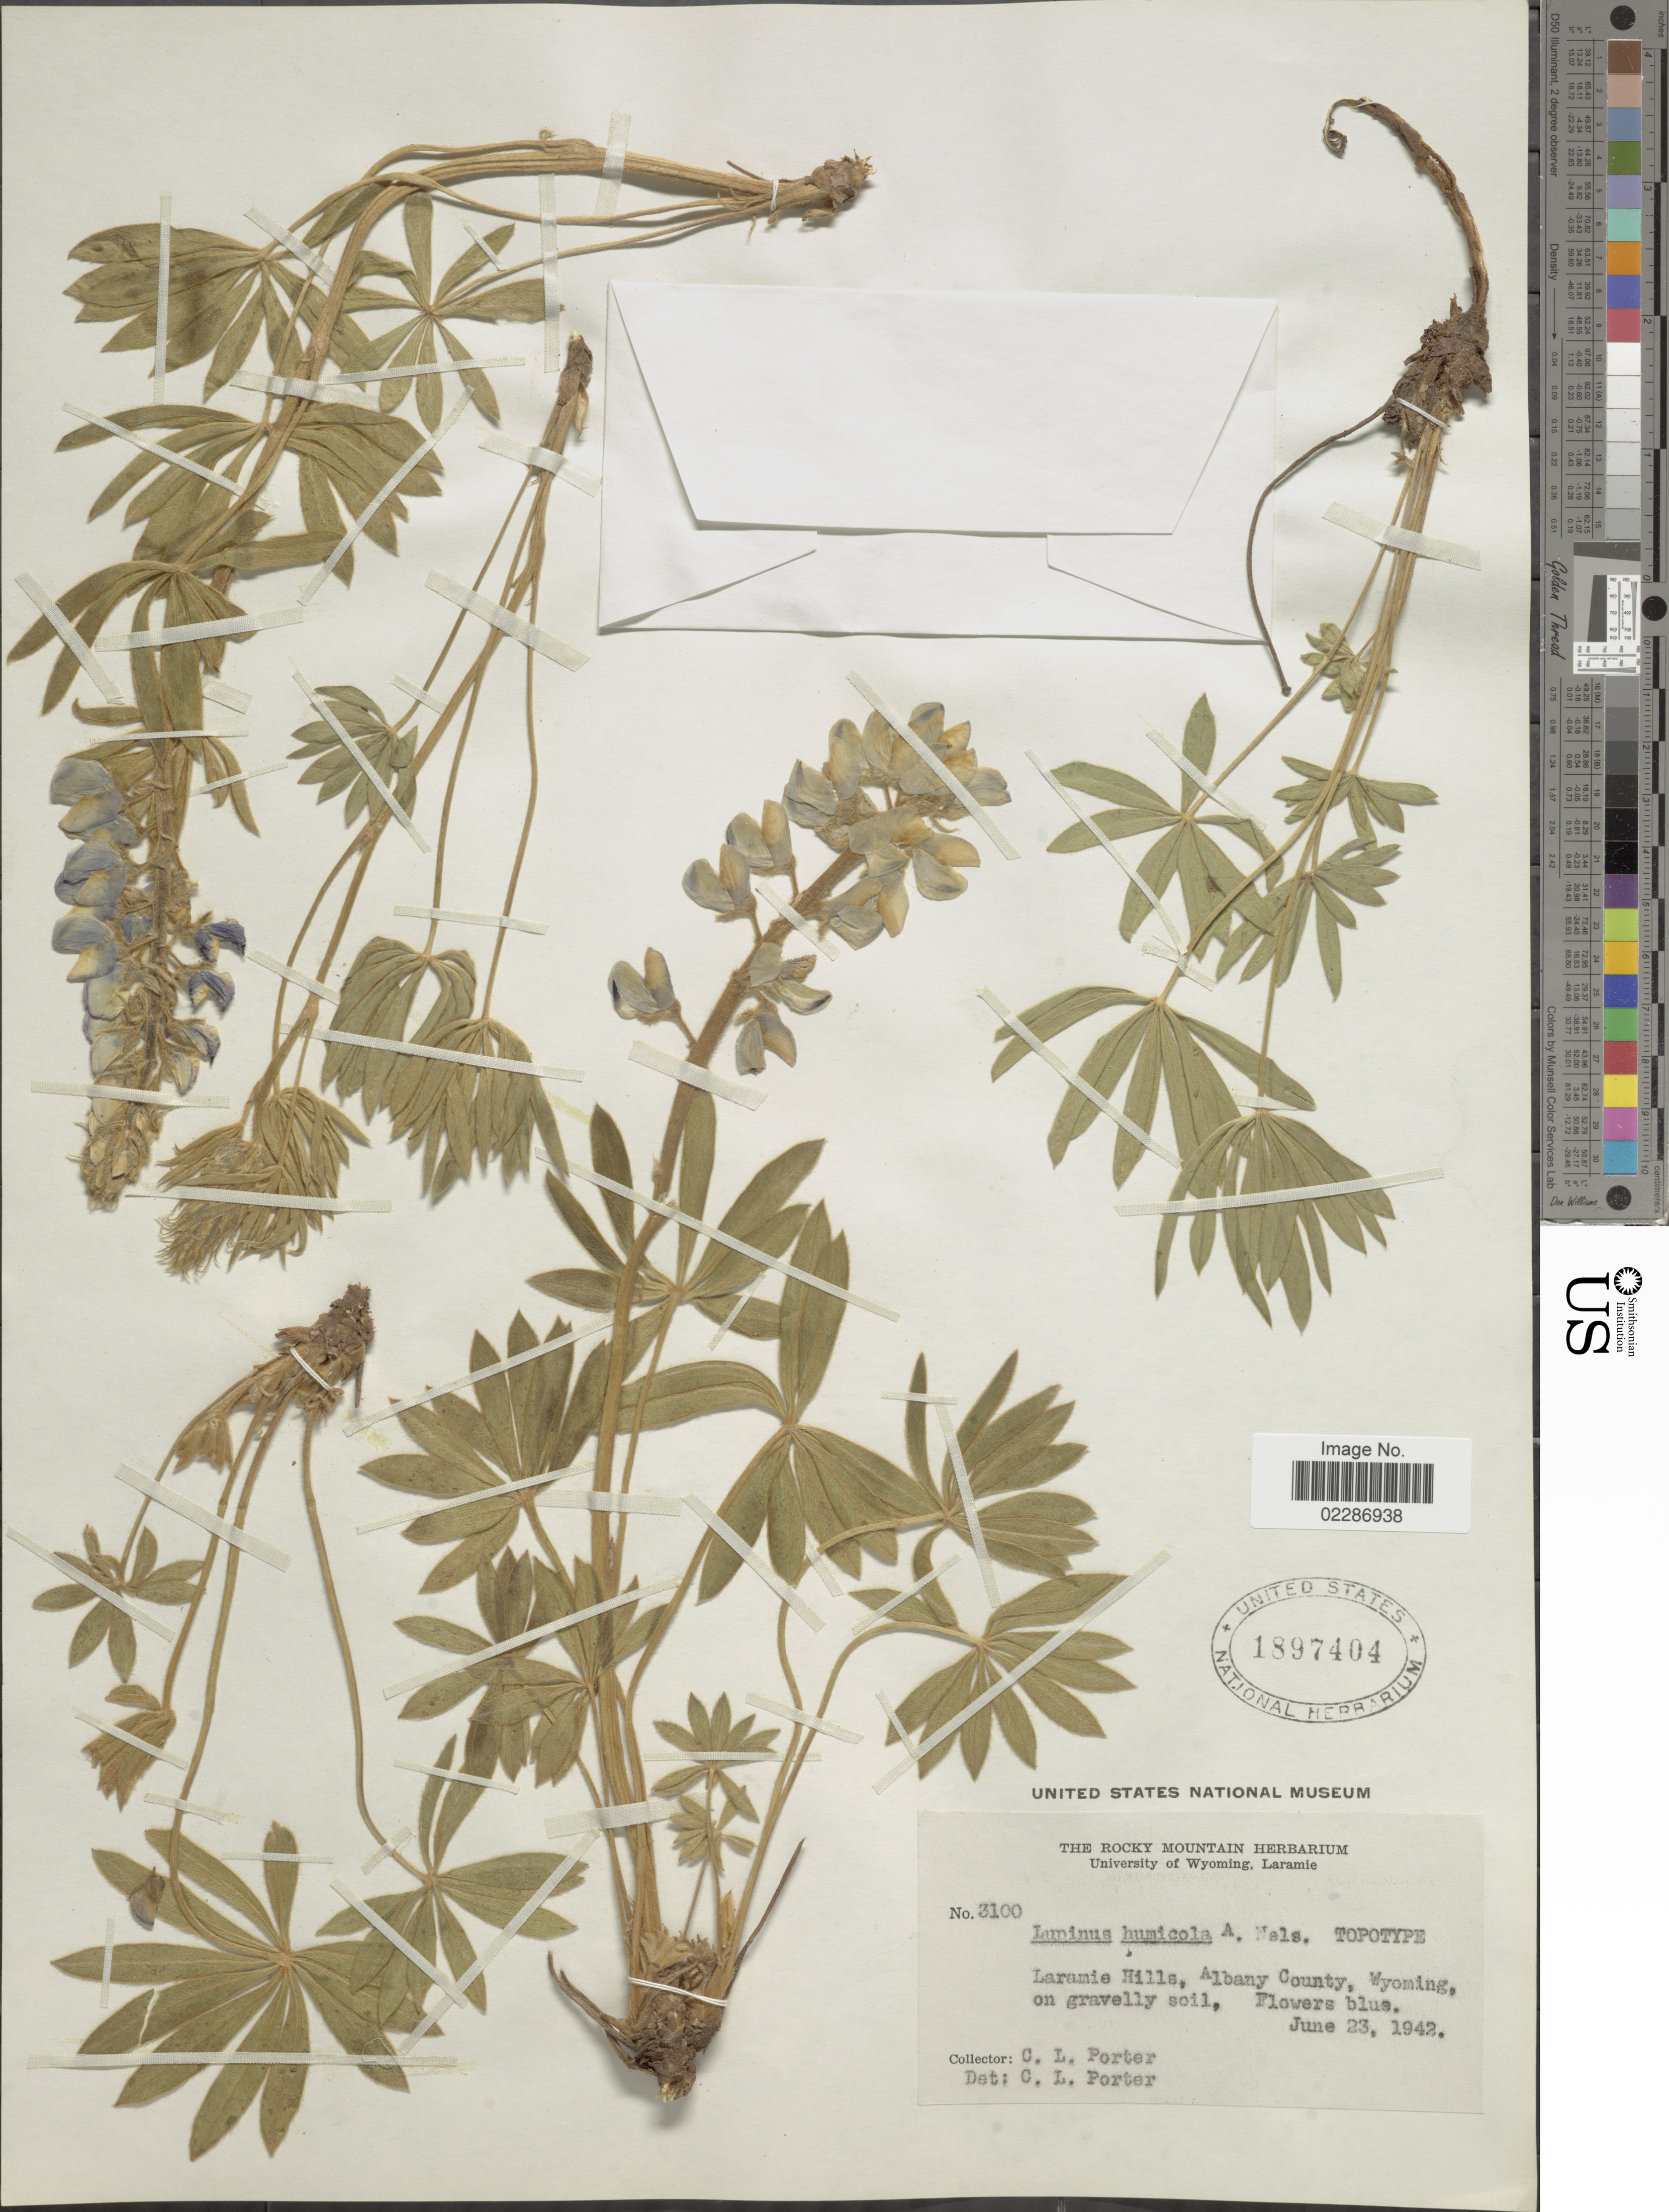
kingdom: Plantae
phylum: Tracheophyta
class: Magnoliopsida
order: Fabales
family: Fabaceae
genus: Lupinus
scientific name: Lupinus wyethii subsp. wyethii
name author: S. Watson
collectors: C. L. Porter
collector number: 3100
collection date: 1942-06-23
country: United States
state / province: Wyoming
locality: Laramie Hills, Albany County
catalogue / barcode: US 1897404